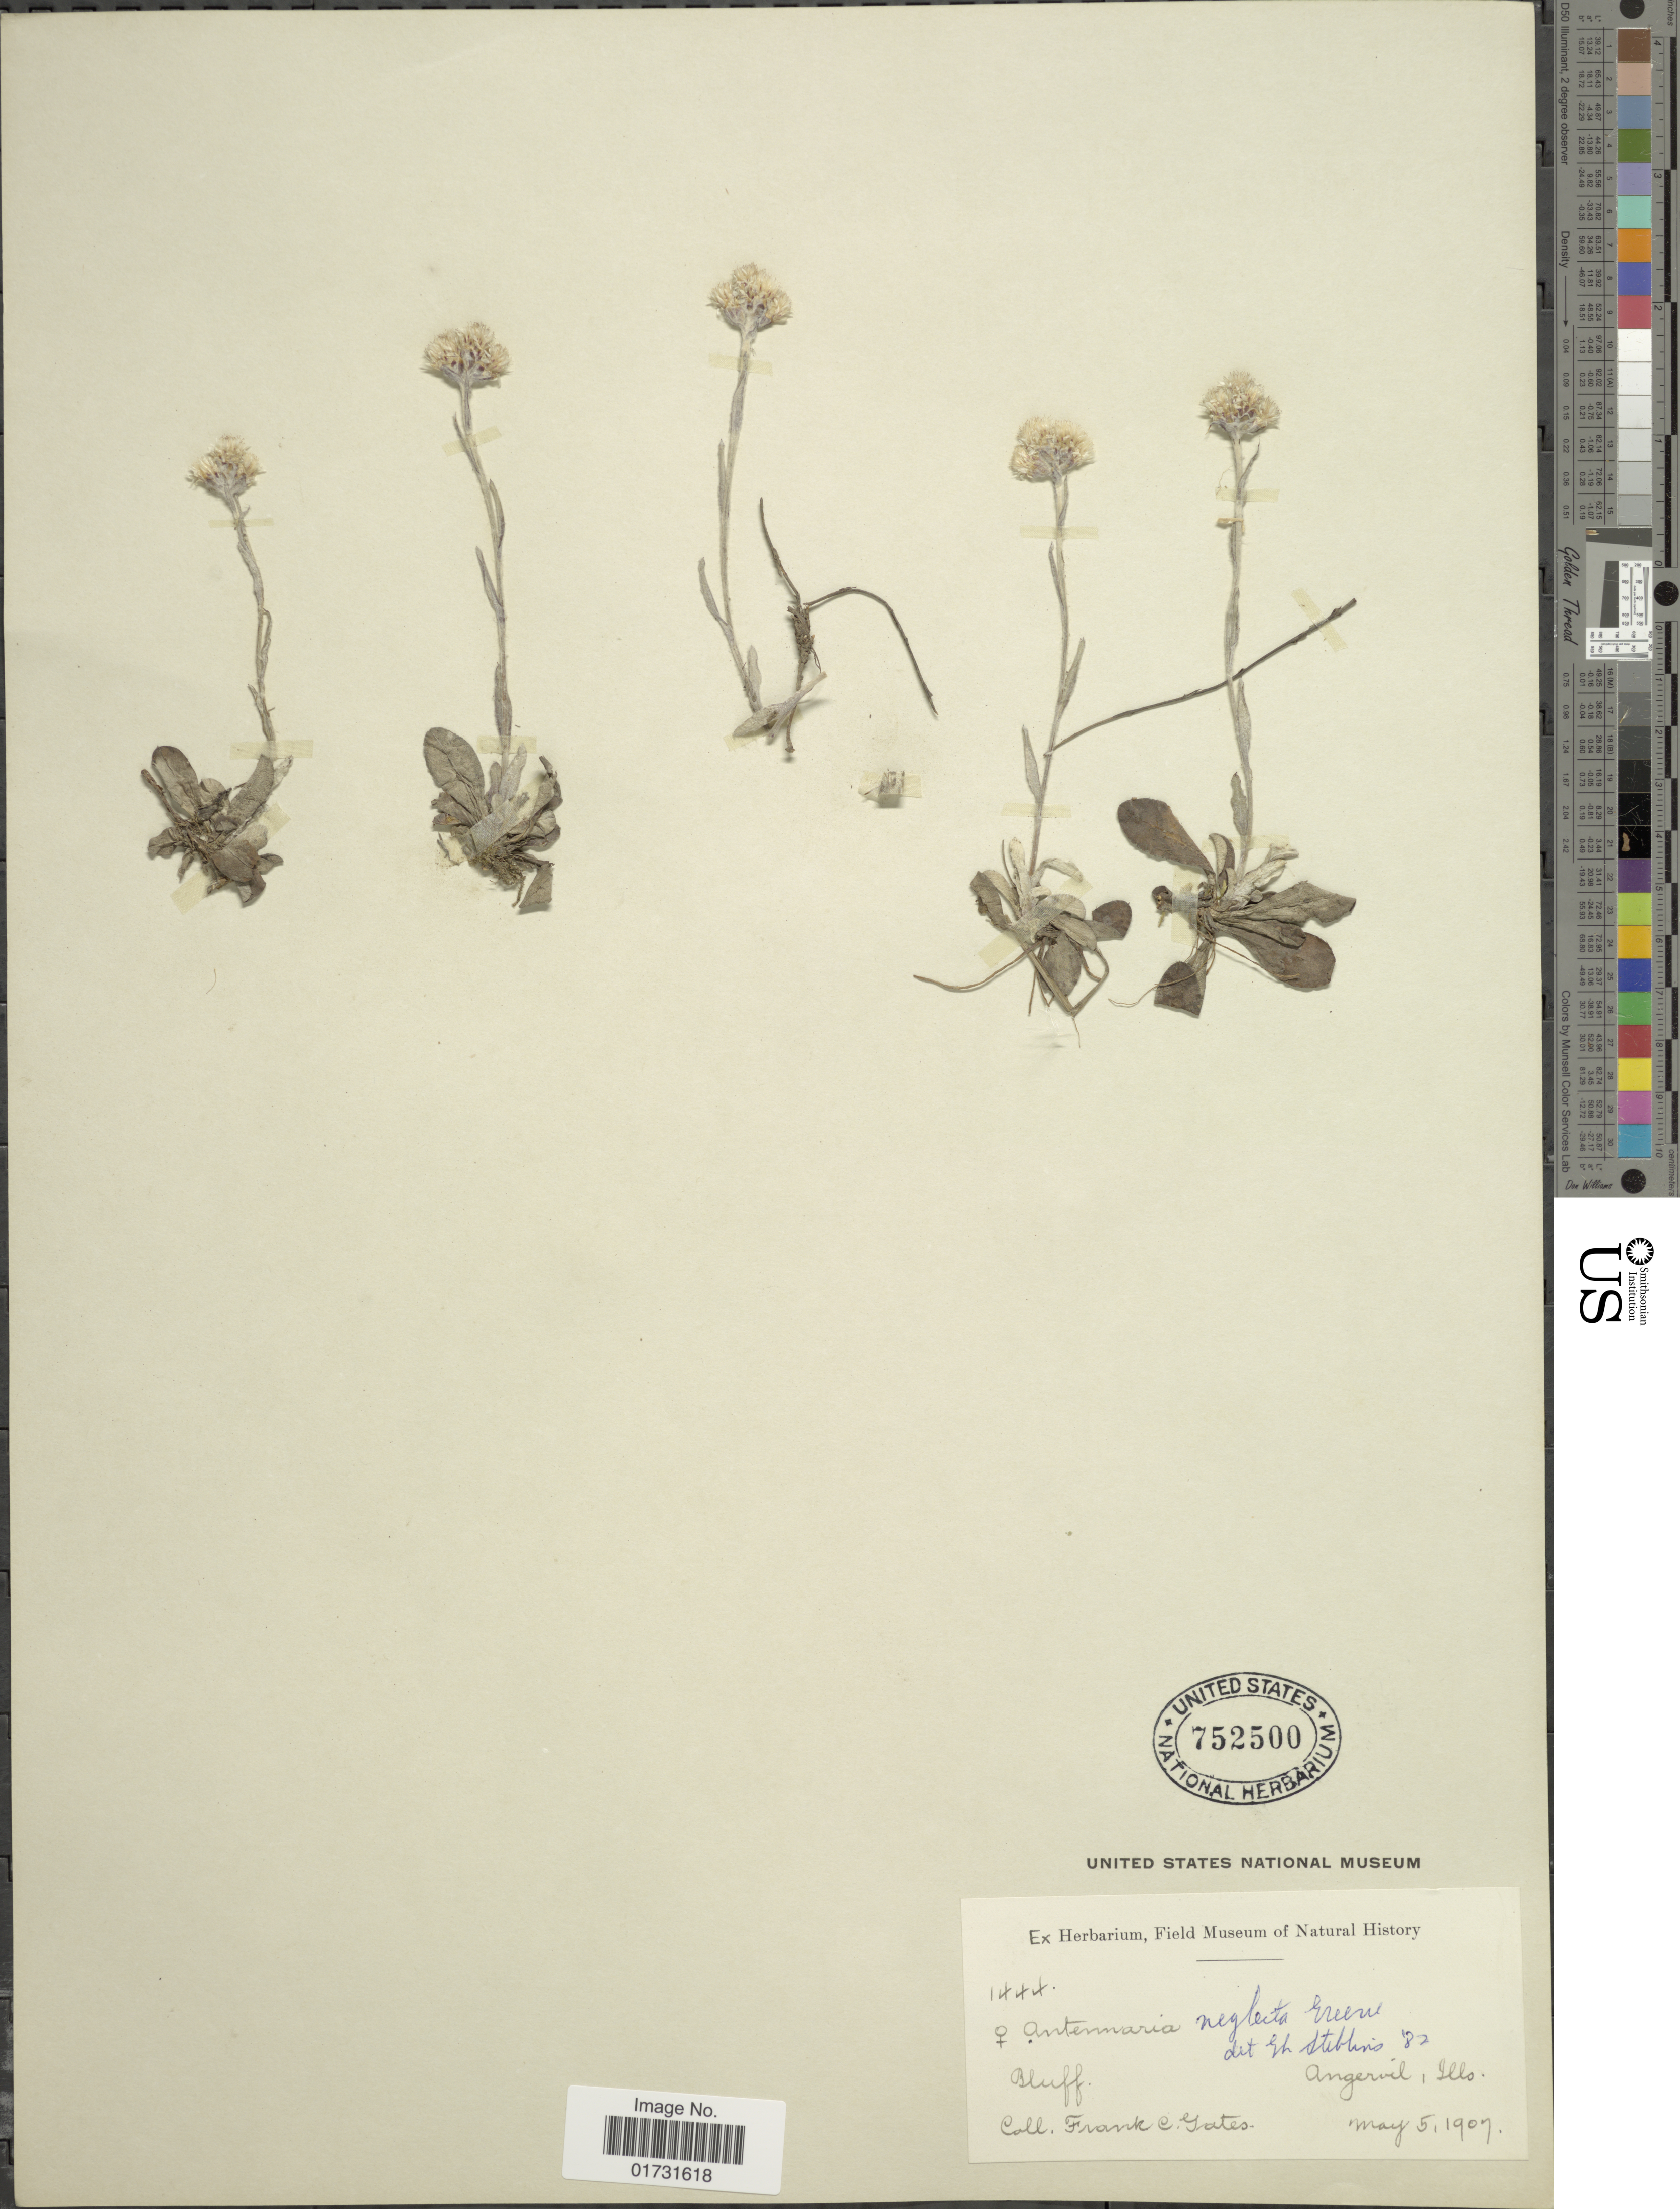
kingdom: Plantae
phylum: Tracheophyta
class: Magnoliopsida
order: Asterales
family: Asteraceae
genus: Antennaria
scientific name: Antennaria neglecta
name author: Greene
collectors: F. C. Gates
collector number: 1444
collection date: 1907-05-05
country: United States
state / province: Illinois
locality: Angervil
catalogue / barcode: US 752500